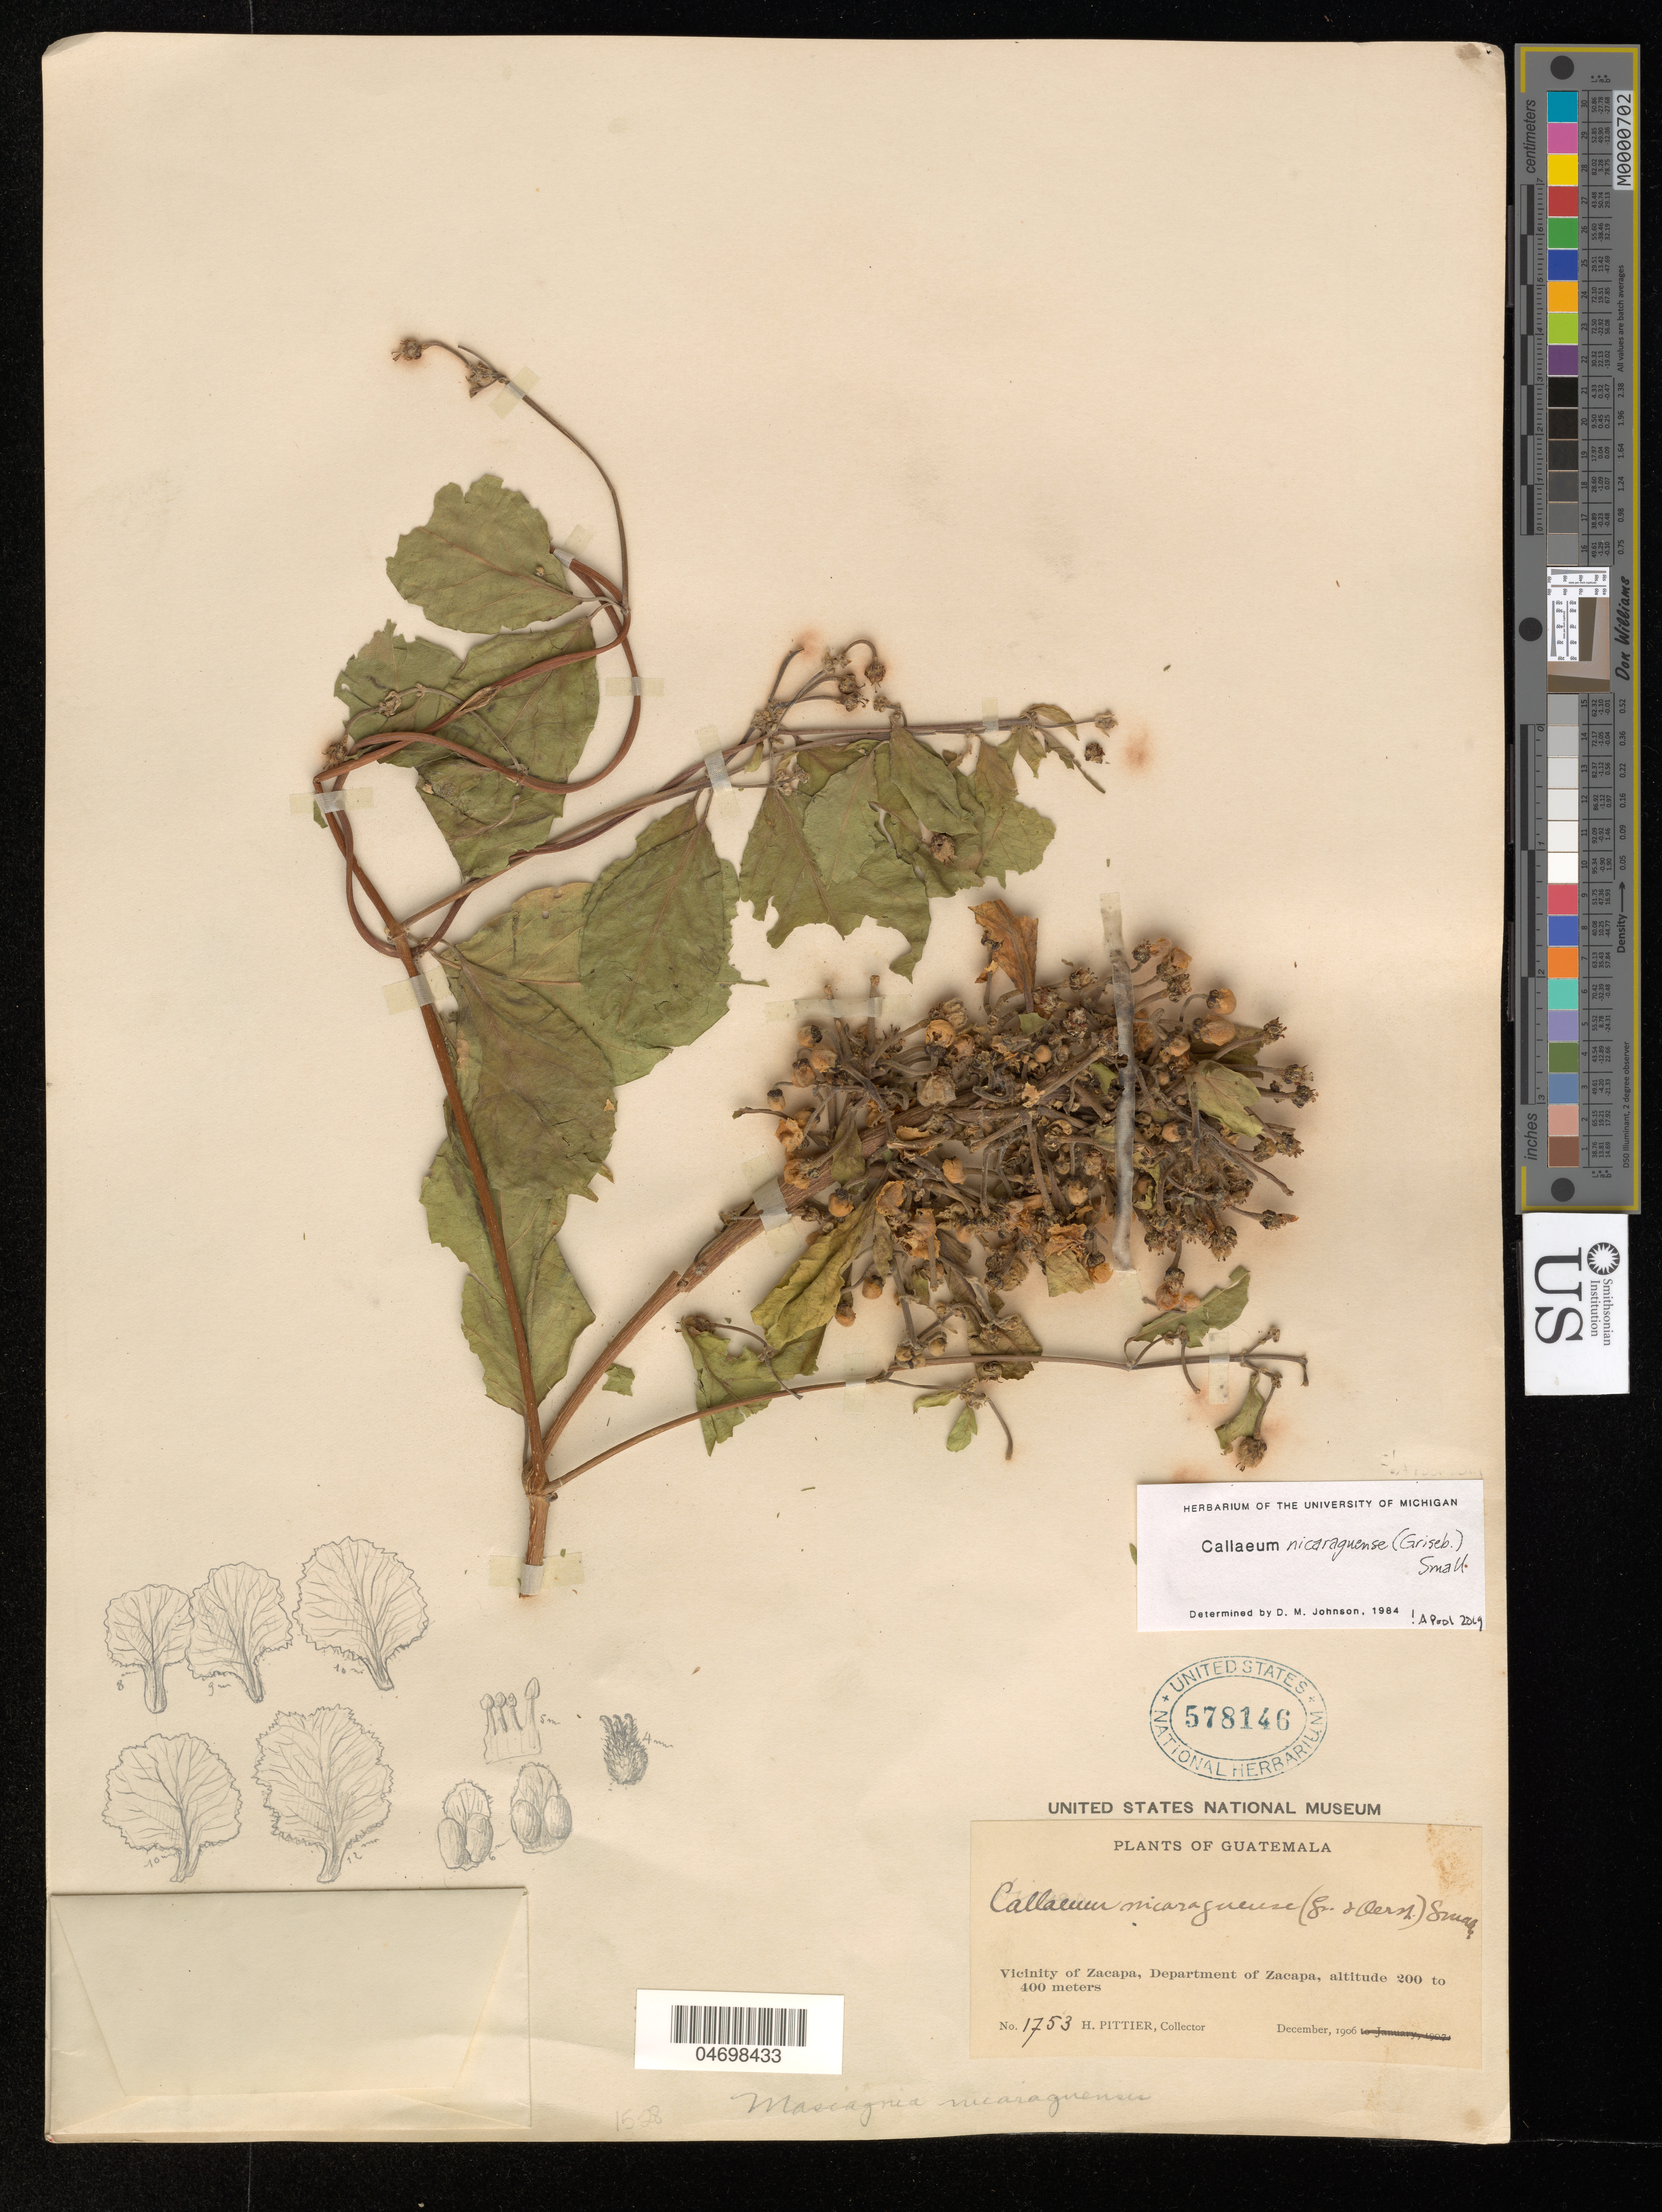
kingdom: Plantae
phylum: Tracheophyta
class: Magnoliopsida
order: Malpighiales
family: Malpighiaceae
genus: Callaeum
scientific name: Callaeum nicaraguense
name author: (Griseb.) Small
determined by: Pool, A., (MO), Missouri Botanical Garden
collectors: H. F. Pittier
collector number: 1753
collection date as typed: Dec 1906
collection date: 1906-12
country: Guatemala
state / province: Zacapa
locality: Vicinity of Zacapa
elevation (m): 200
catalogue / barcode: US 578146